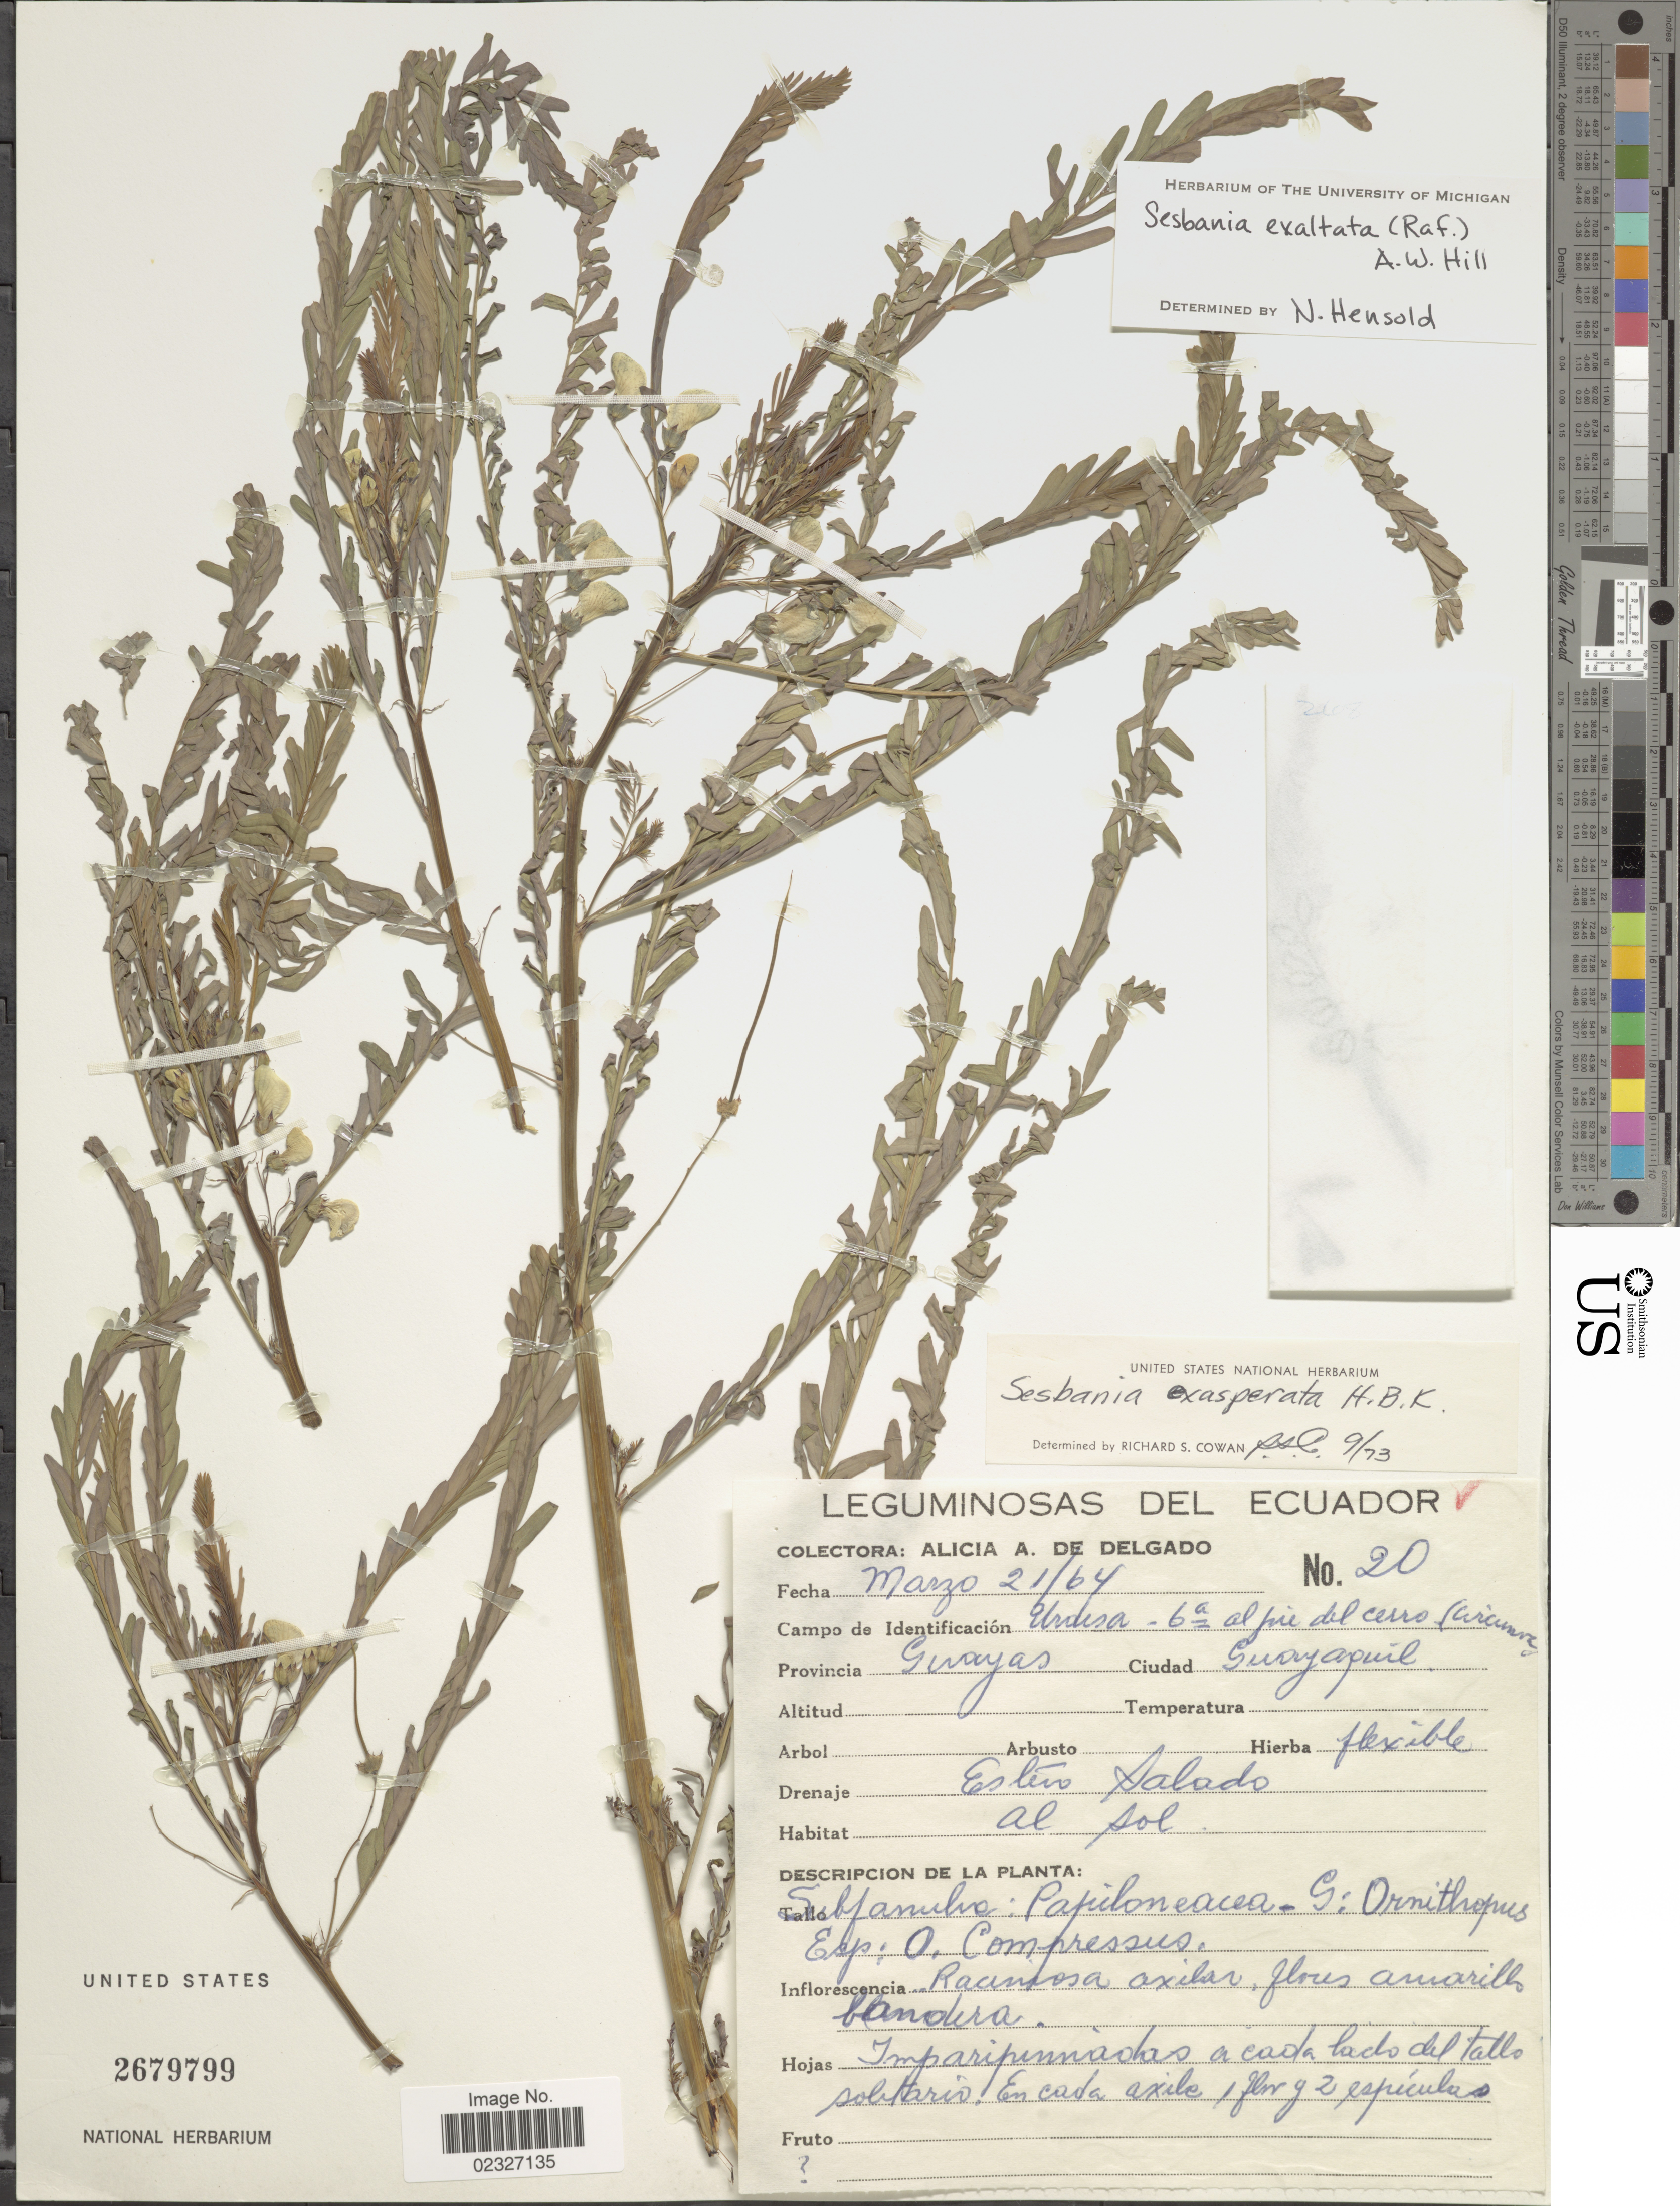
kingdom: Plantae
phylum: Tracheophyta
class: Magnoliopsida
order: Fabales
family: Fabaceae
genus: Sesbania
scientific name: Sesbania exaltata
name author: (Raf.) Cory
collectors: A. A. Delgado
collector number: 20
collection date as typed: Transcribed d/m/y: 21/3/64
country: Ecuador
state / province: Guayas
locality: Guayapuil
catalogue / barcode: US 2679799